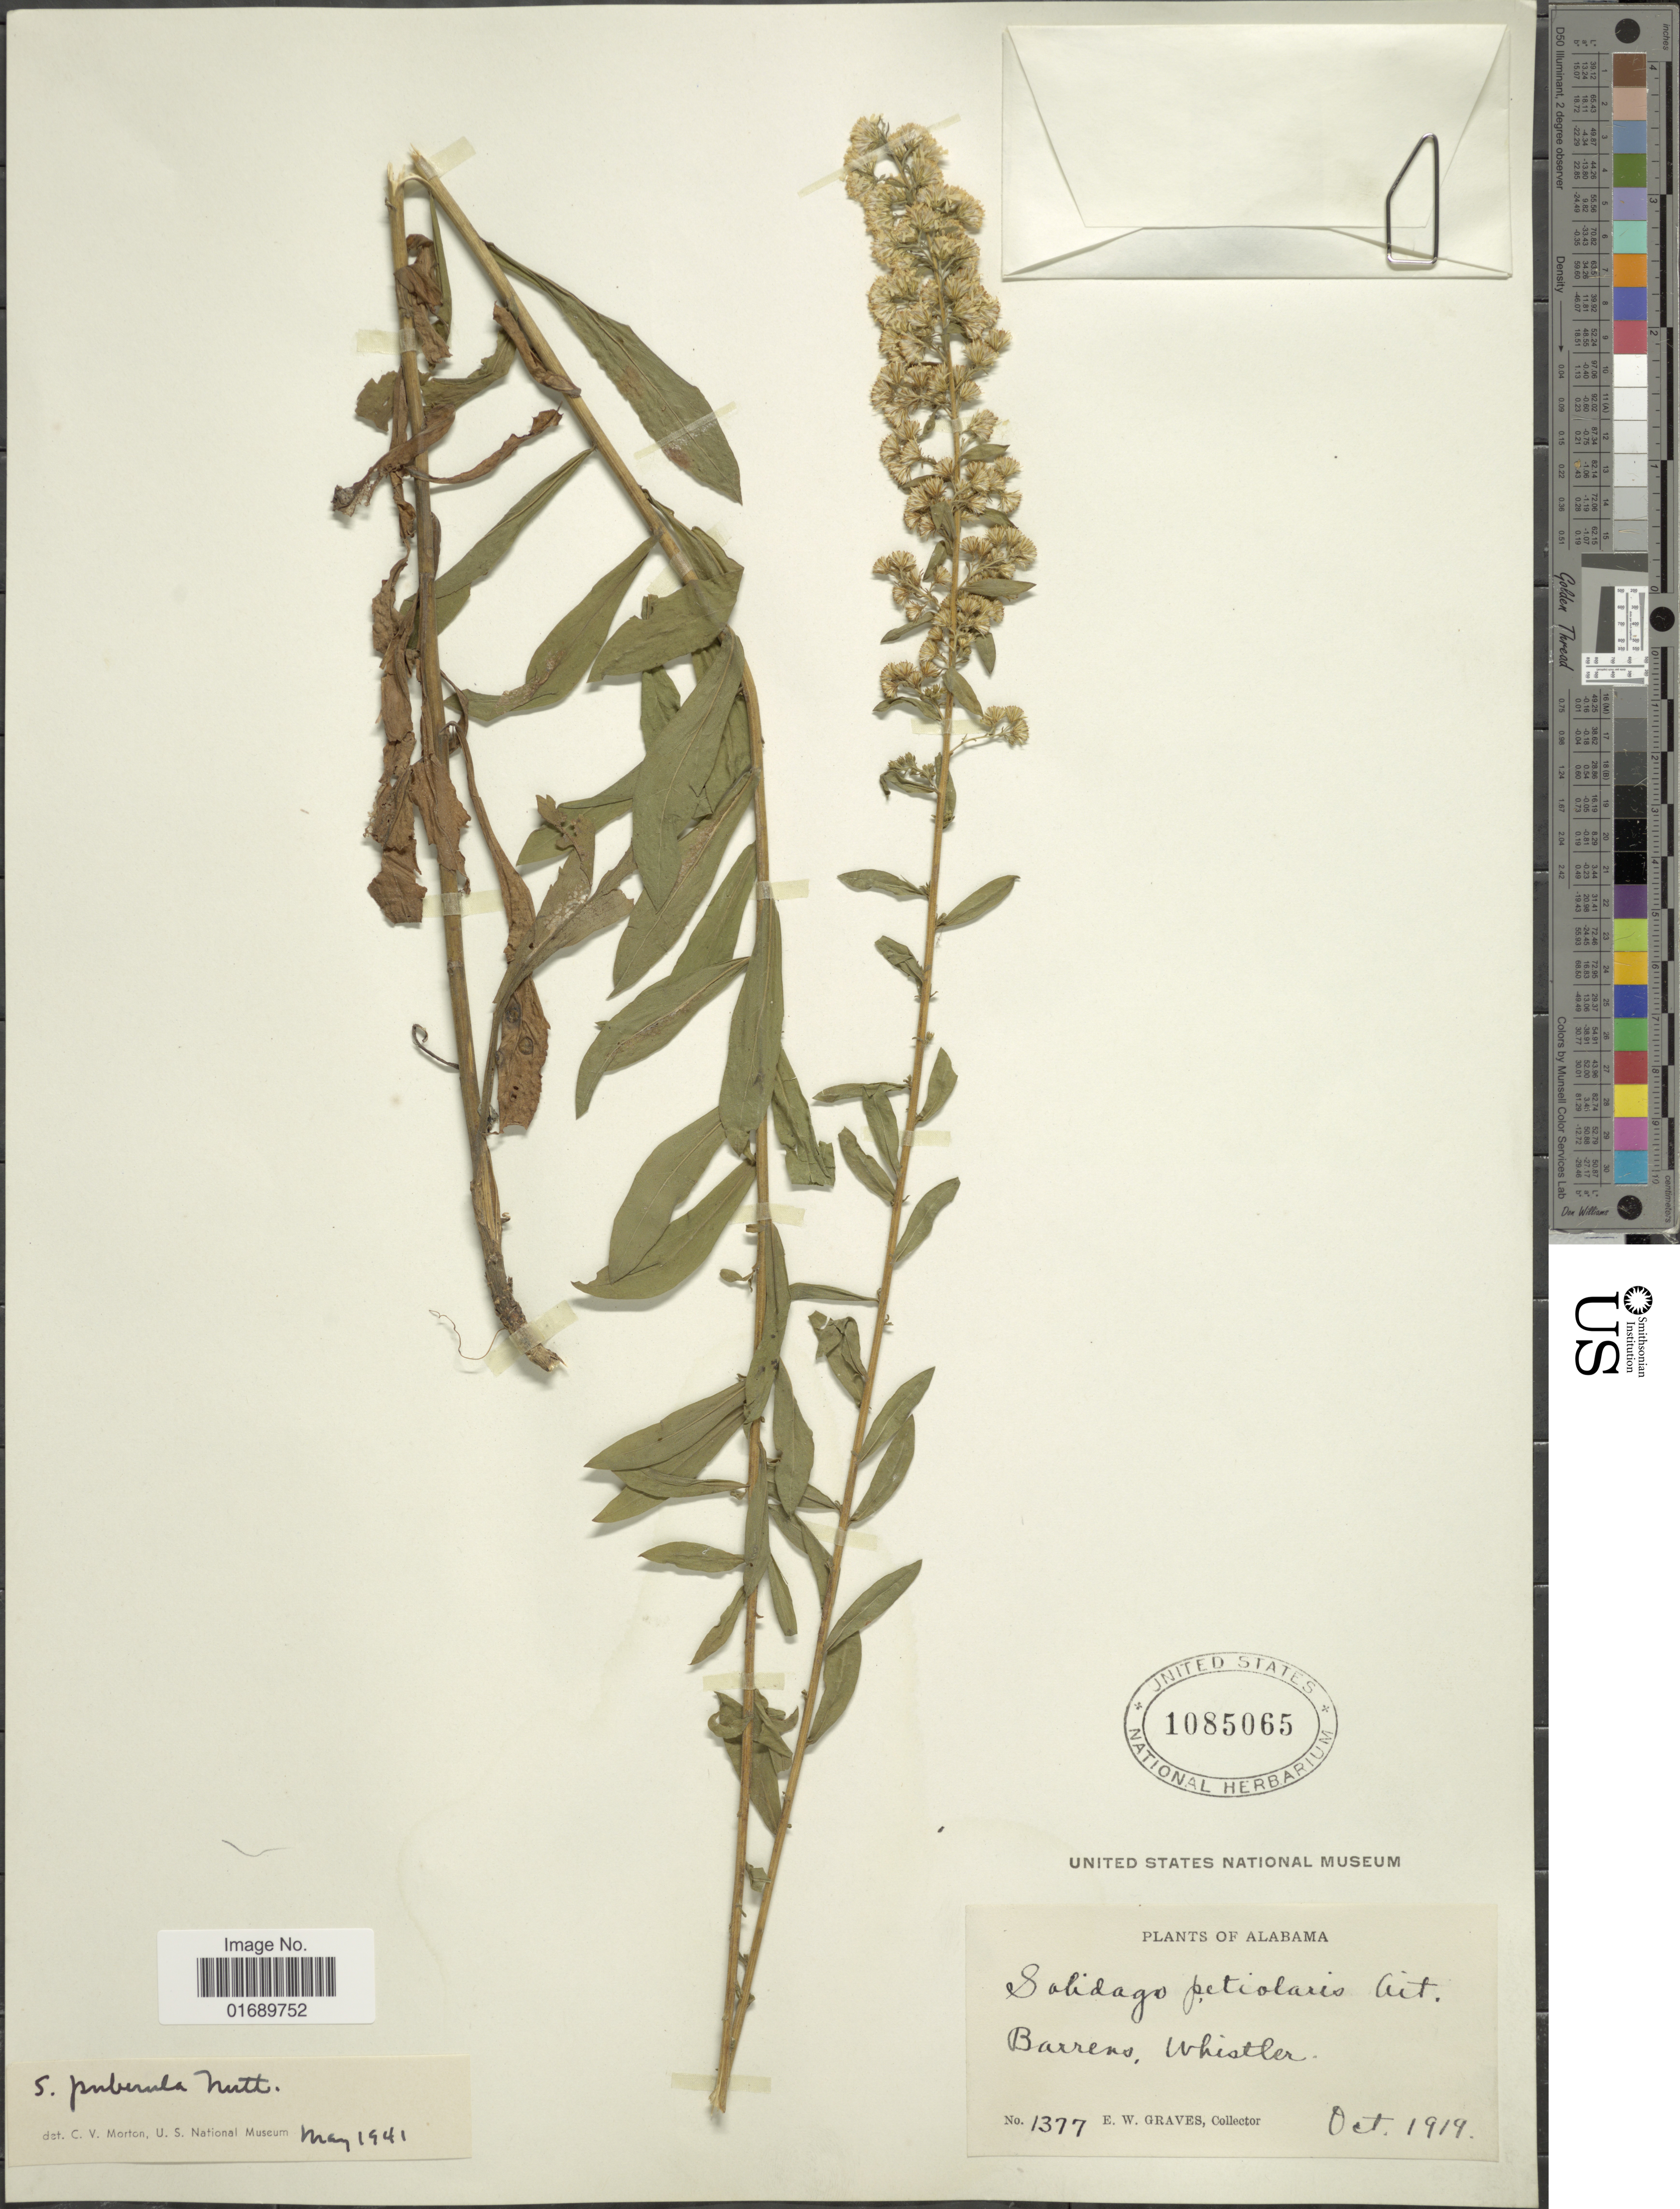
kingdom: Plantae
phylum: Tracheophyta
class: Magnoliopsida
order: Asterales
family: Asteraceae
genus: Solidago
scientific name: Solidago puberula var. pulverulenta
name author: (Nutt.) Chapman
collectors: E. Graves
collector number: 1377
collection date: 1919-10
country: United States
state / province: Alabama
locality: Barrens, Whistler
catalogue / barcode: US 1085065